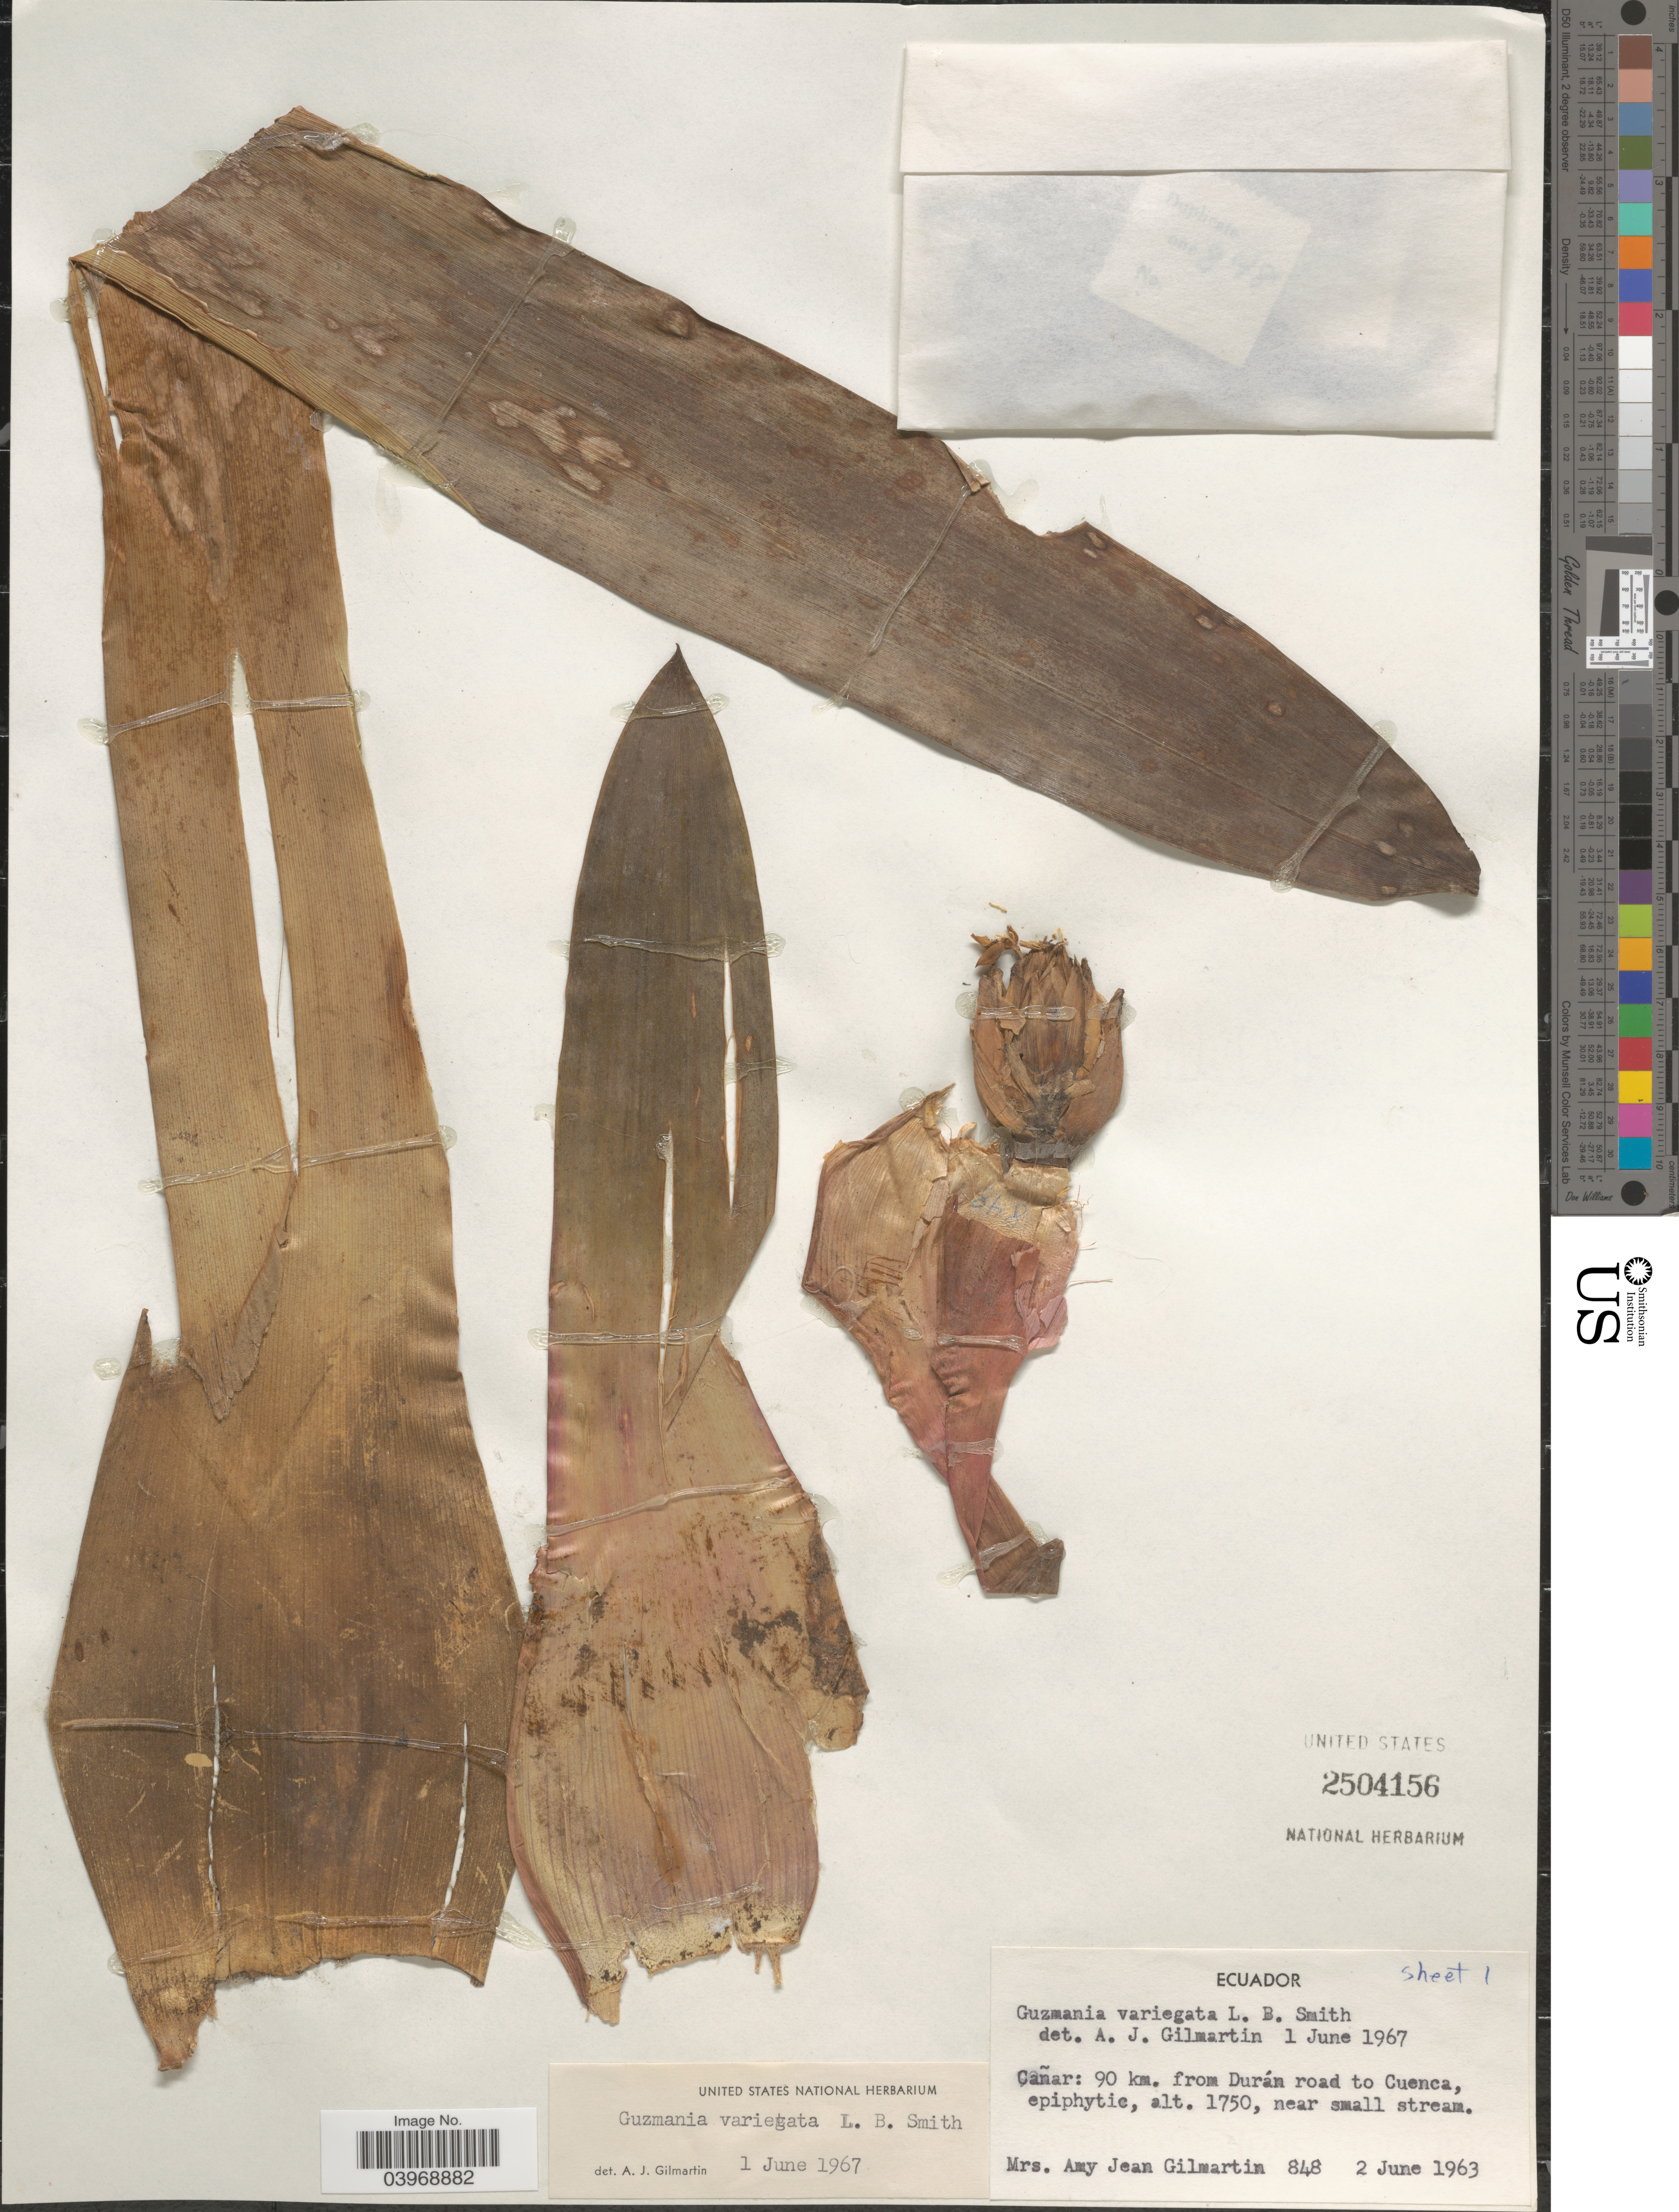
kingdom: Plantae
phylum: Tracheophyta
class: Liliopsida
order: Poales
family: Bromeliaceae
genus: Guzmania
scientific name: Guzmania variegata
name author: L.B. Sm.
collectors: A. J. Gilmartin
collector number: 848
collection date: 1963-06-02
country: Ecuador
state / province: Cañar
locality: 90 km. from Durán road to Cuenca.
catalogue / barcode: US 2504156